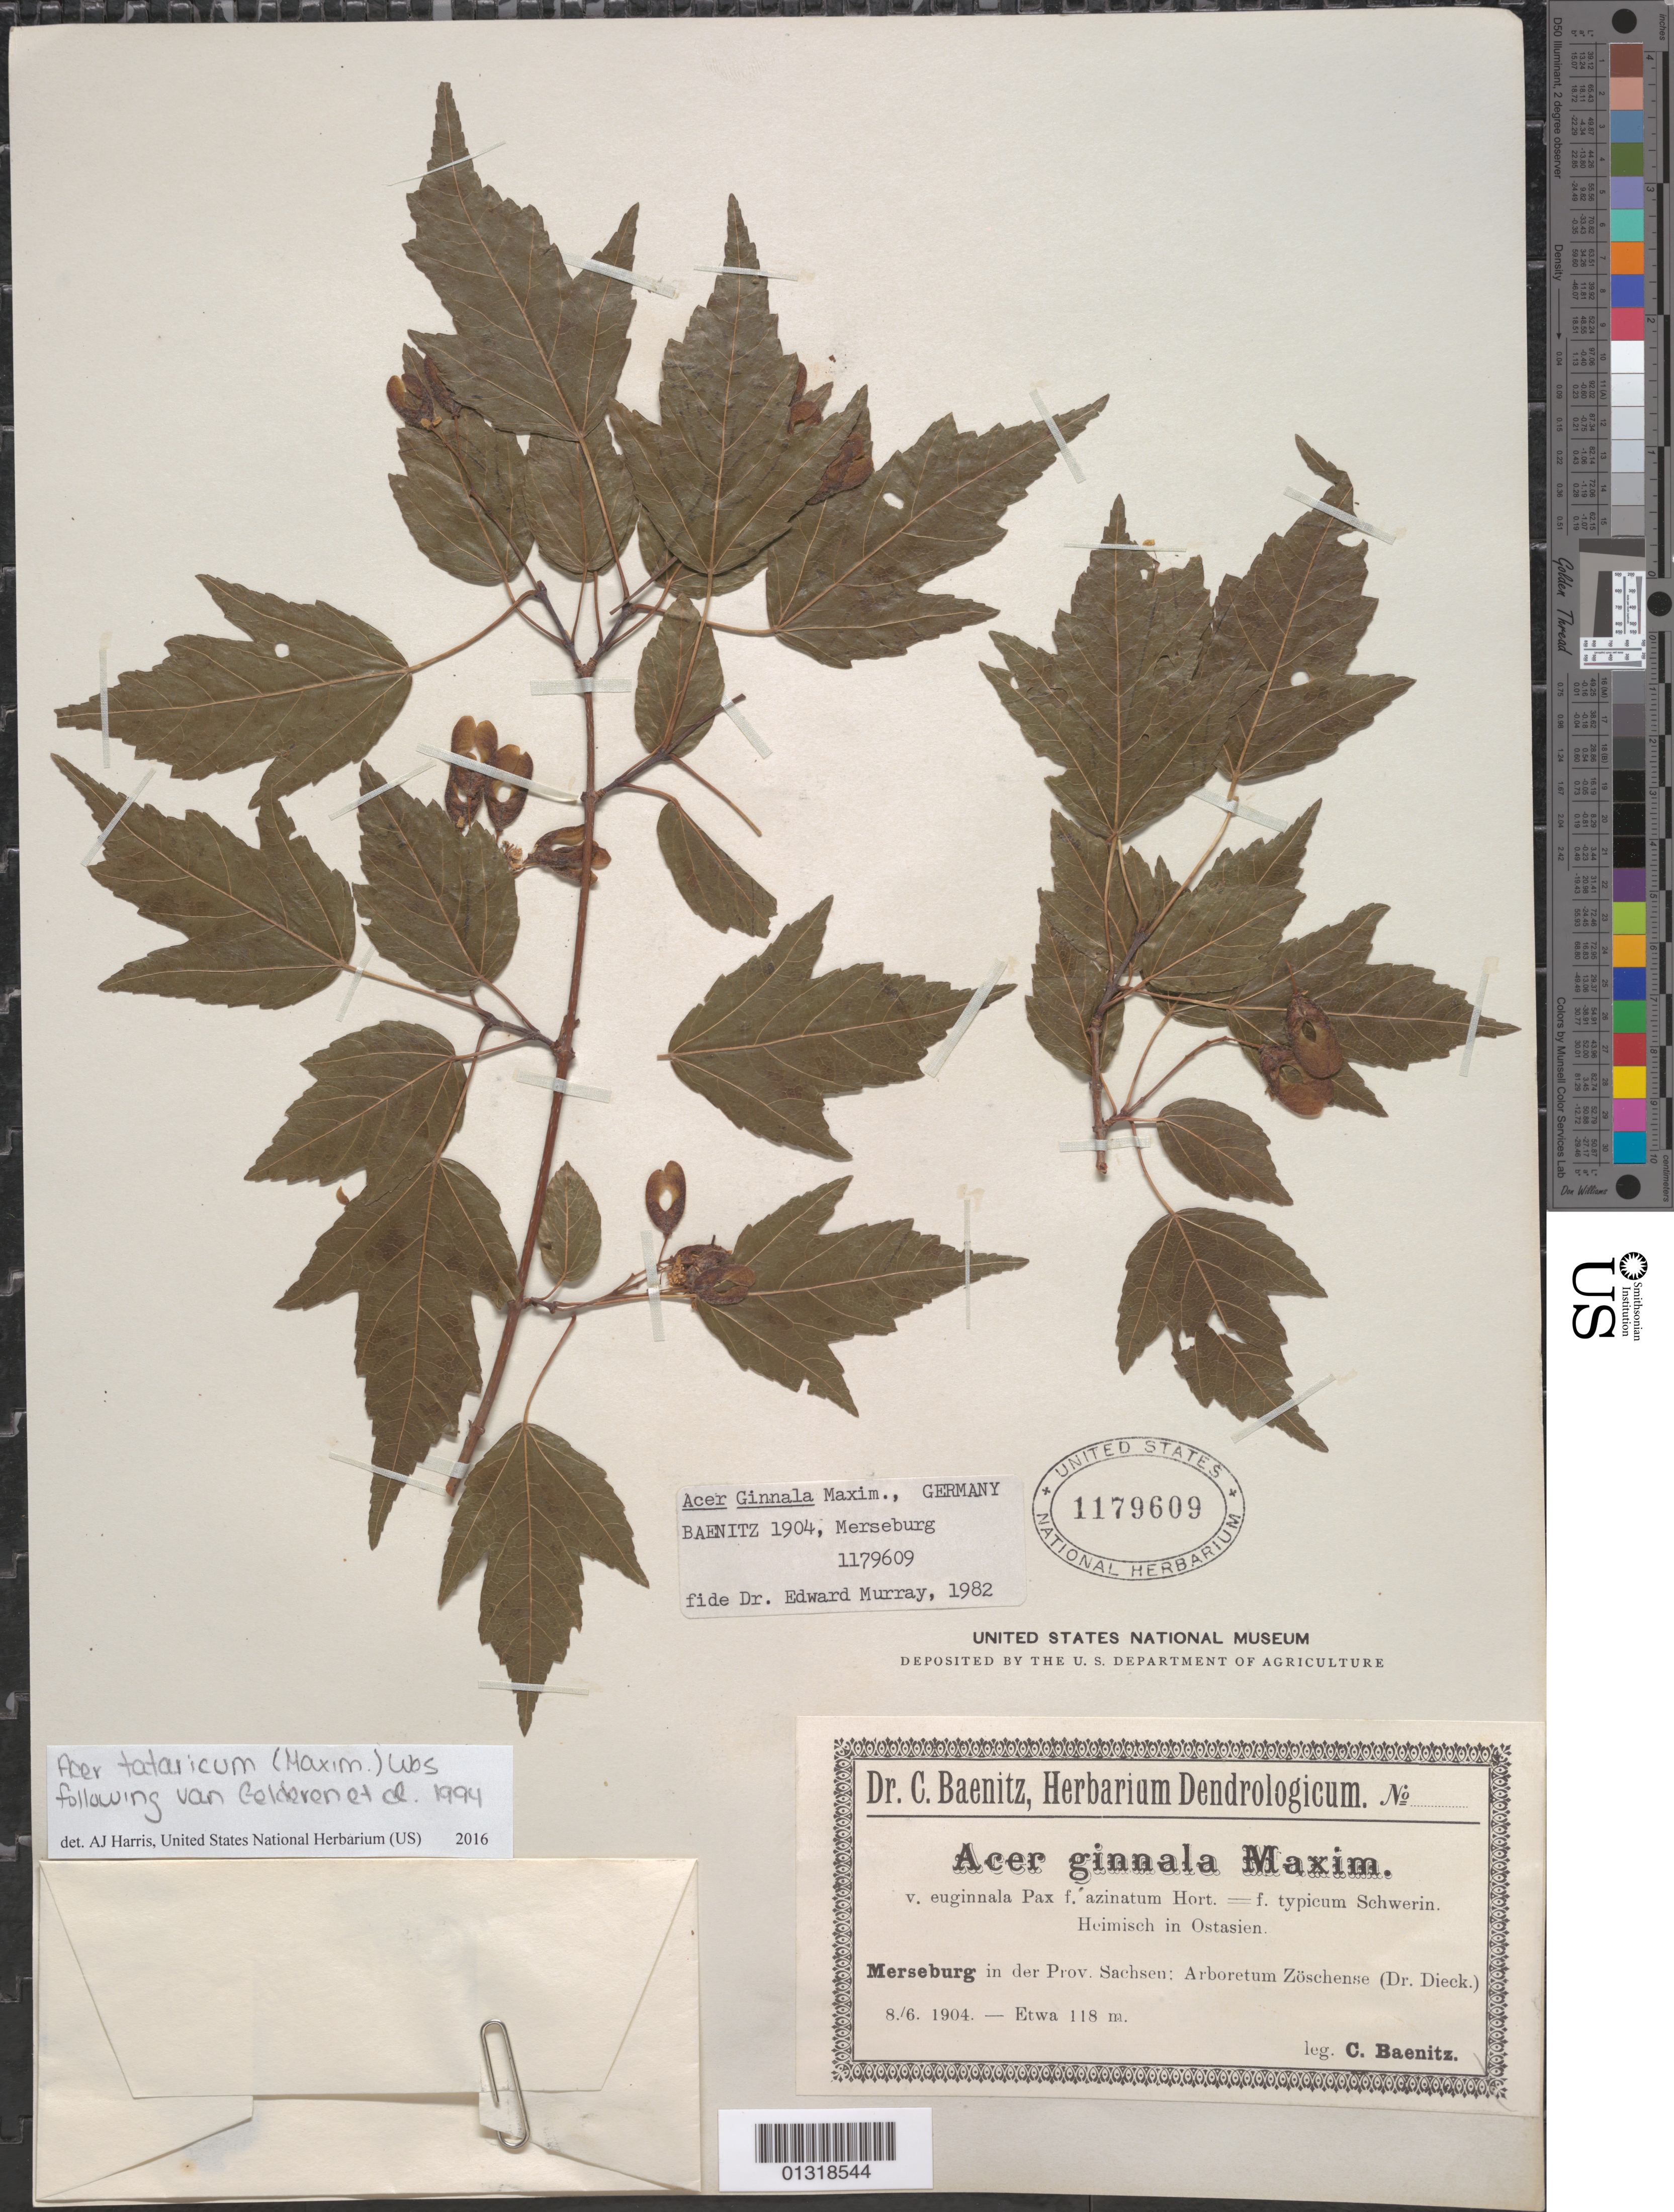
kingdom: Plantae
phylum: Tracheophyta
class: Magnoliopsida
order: Sapindales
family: Sapindaceae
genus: Acer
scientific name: Acer tataricum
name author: L.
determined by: Harris, A. J.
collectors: C. G. Baenitz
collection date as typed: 8./6. 1904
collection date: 1904-08-06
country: Germany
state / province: Sachsen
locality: Merseburg. Arboretum Zöschense (Dr. Dieck.)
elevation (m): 118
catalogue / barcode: US 1179609